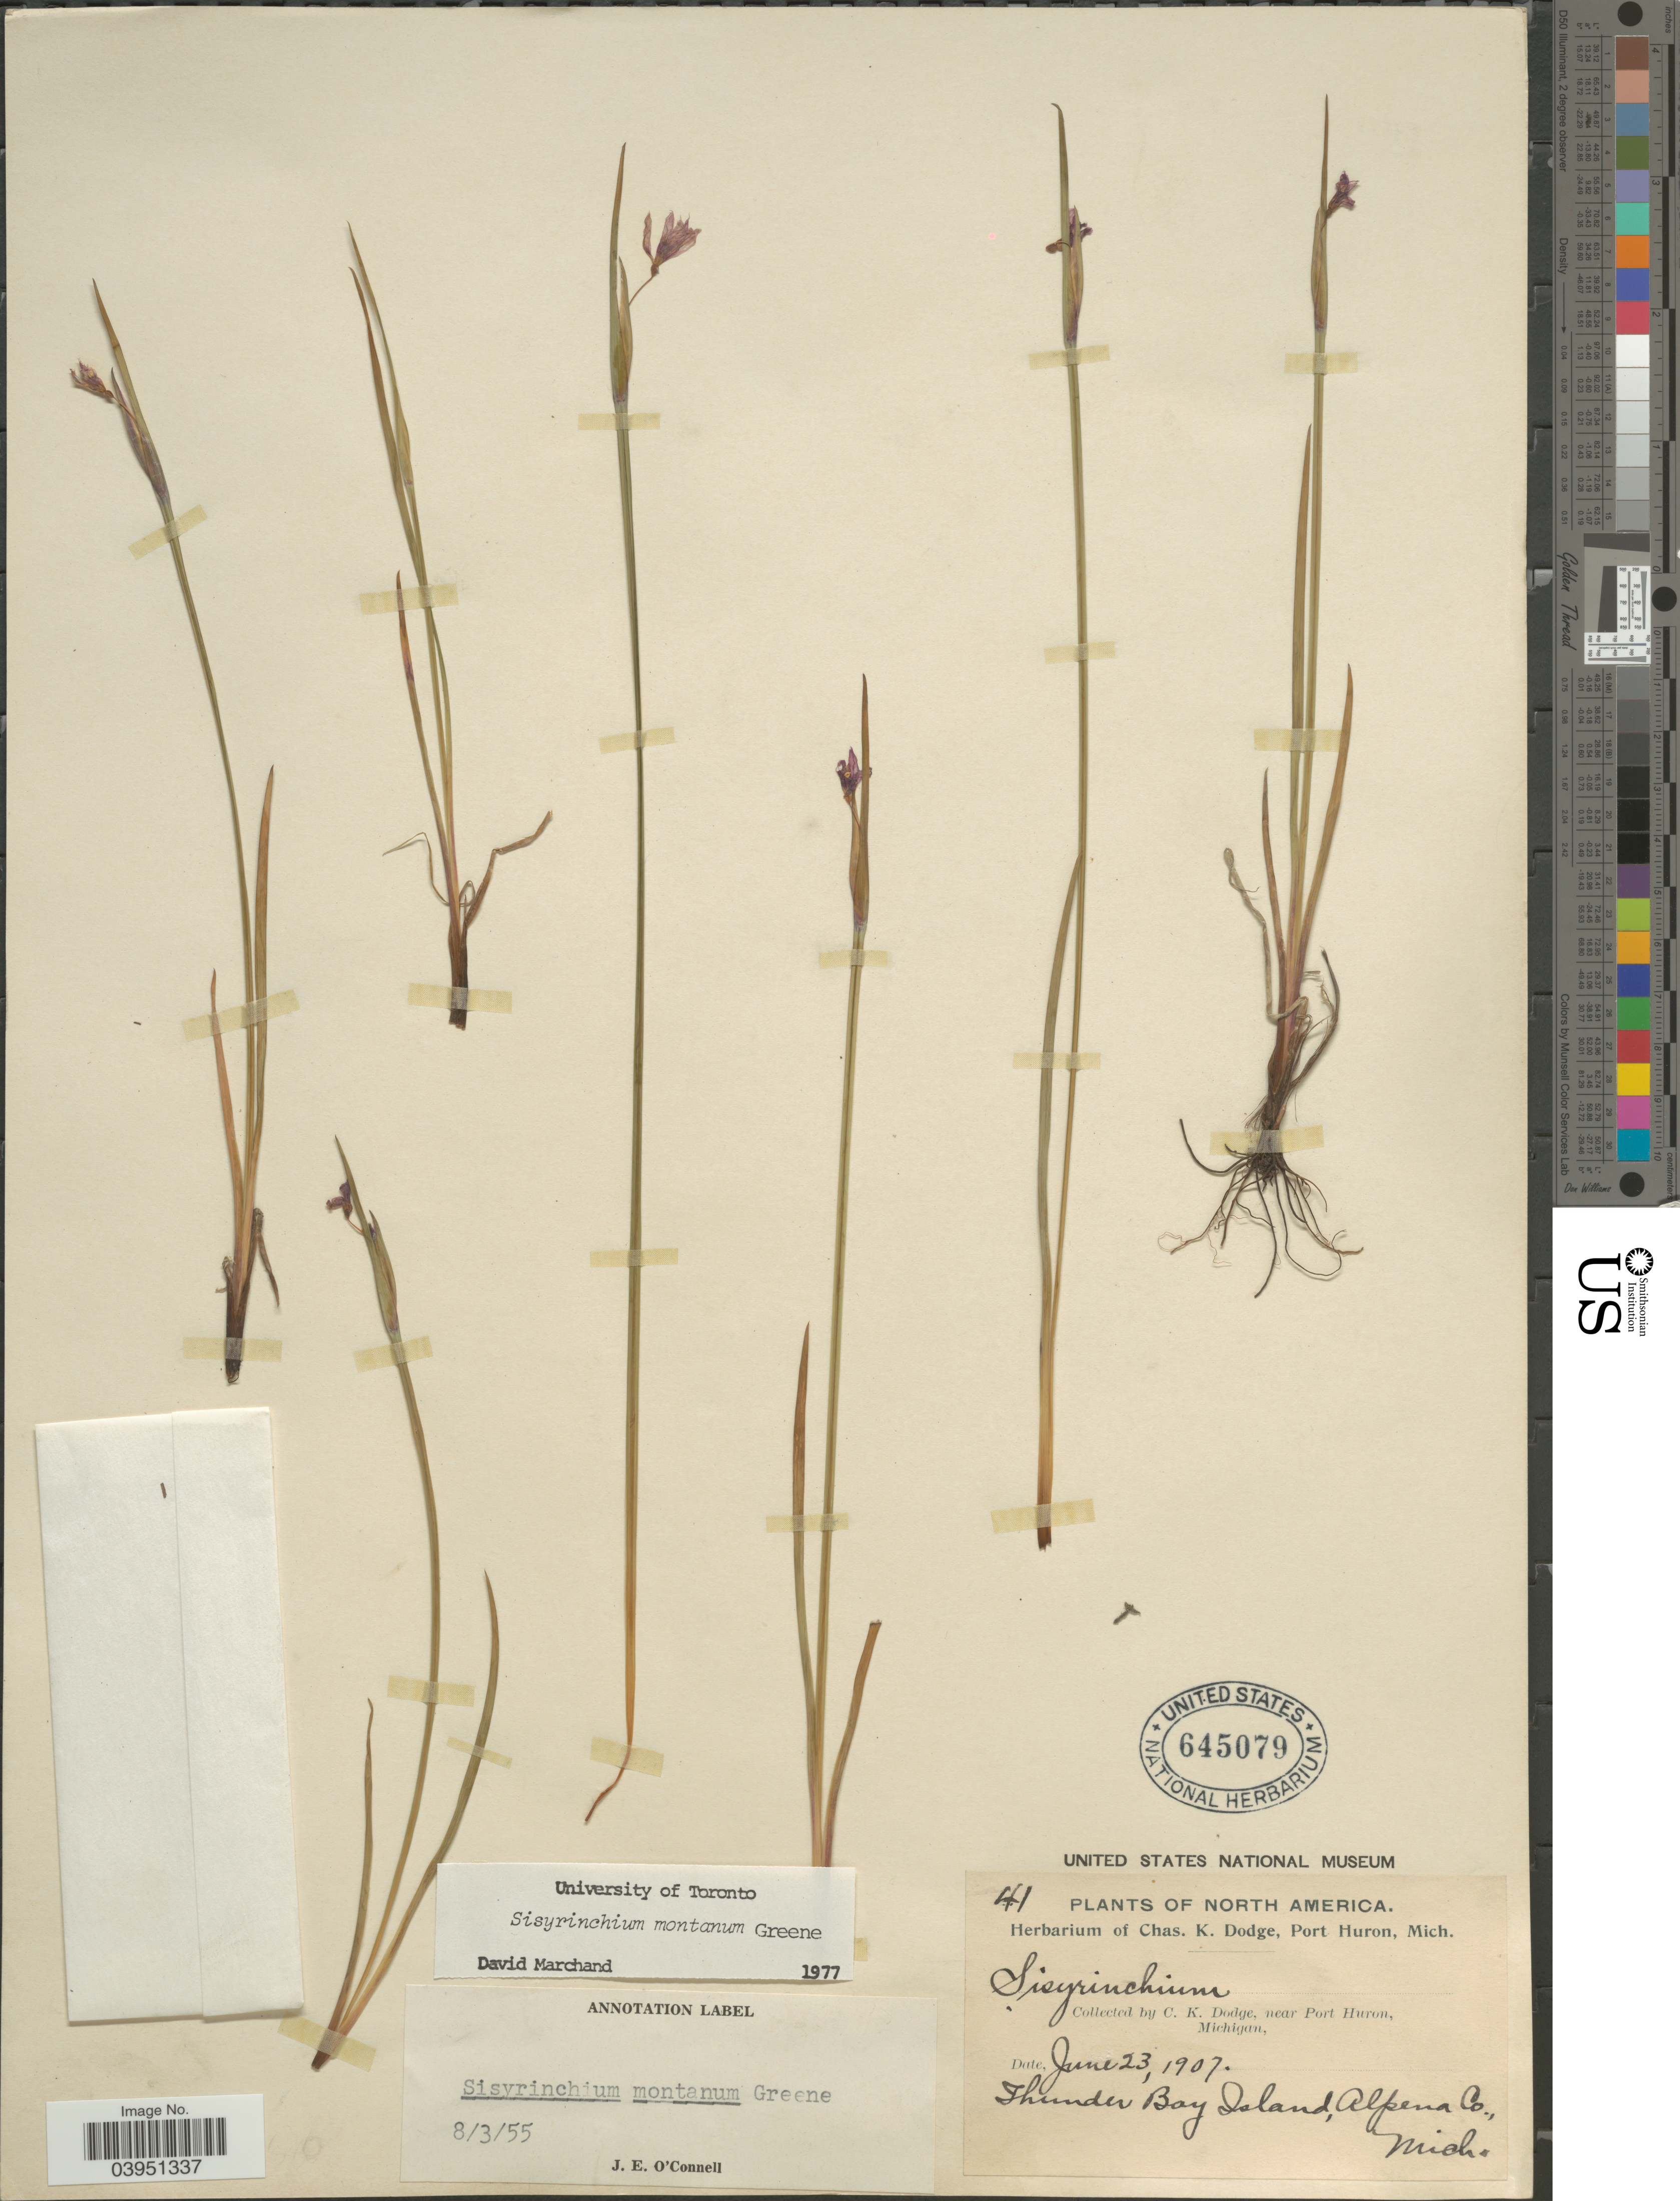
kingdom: Plantae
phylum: Tracheophyta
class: Liliopsida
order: Asparagales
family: Iridaceae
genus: Sisyrinchium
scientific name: Sisyrinchium montanum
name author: Greene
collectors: C. Dodge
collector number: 41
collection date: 1907-06-23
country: United States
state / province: Michigan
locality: Near Port Huron. Thunder Bay Island, Alpena Co.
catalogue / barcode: US 645079